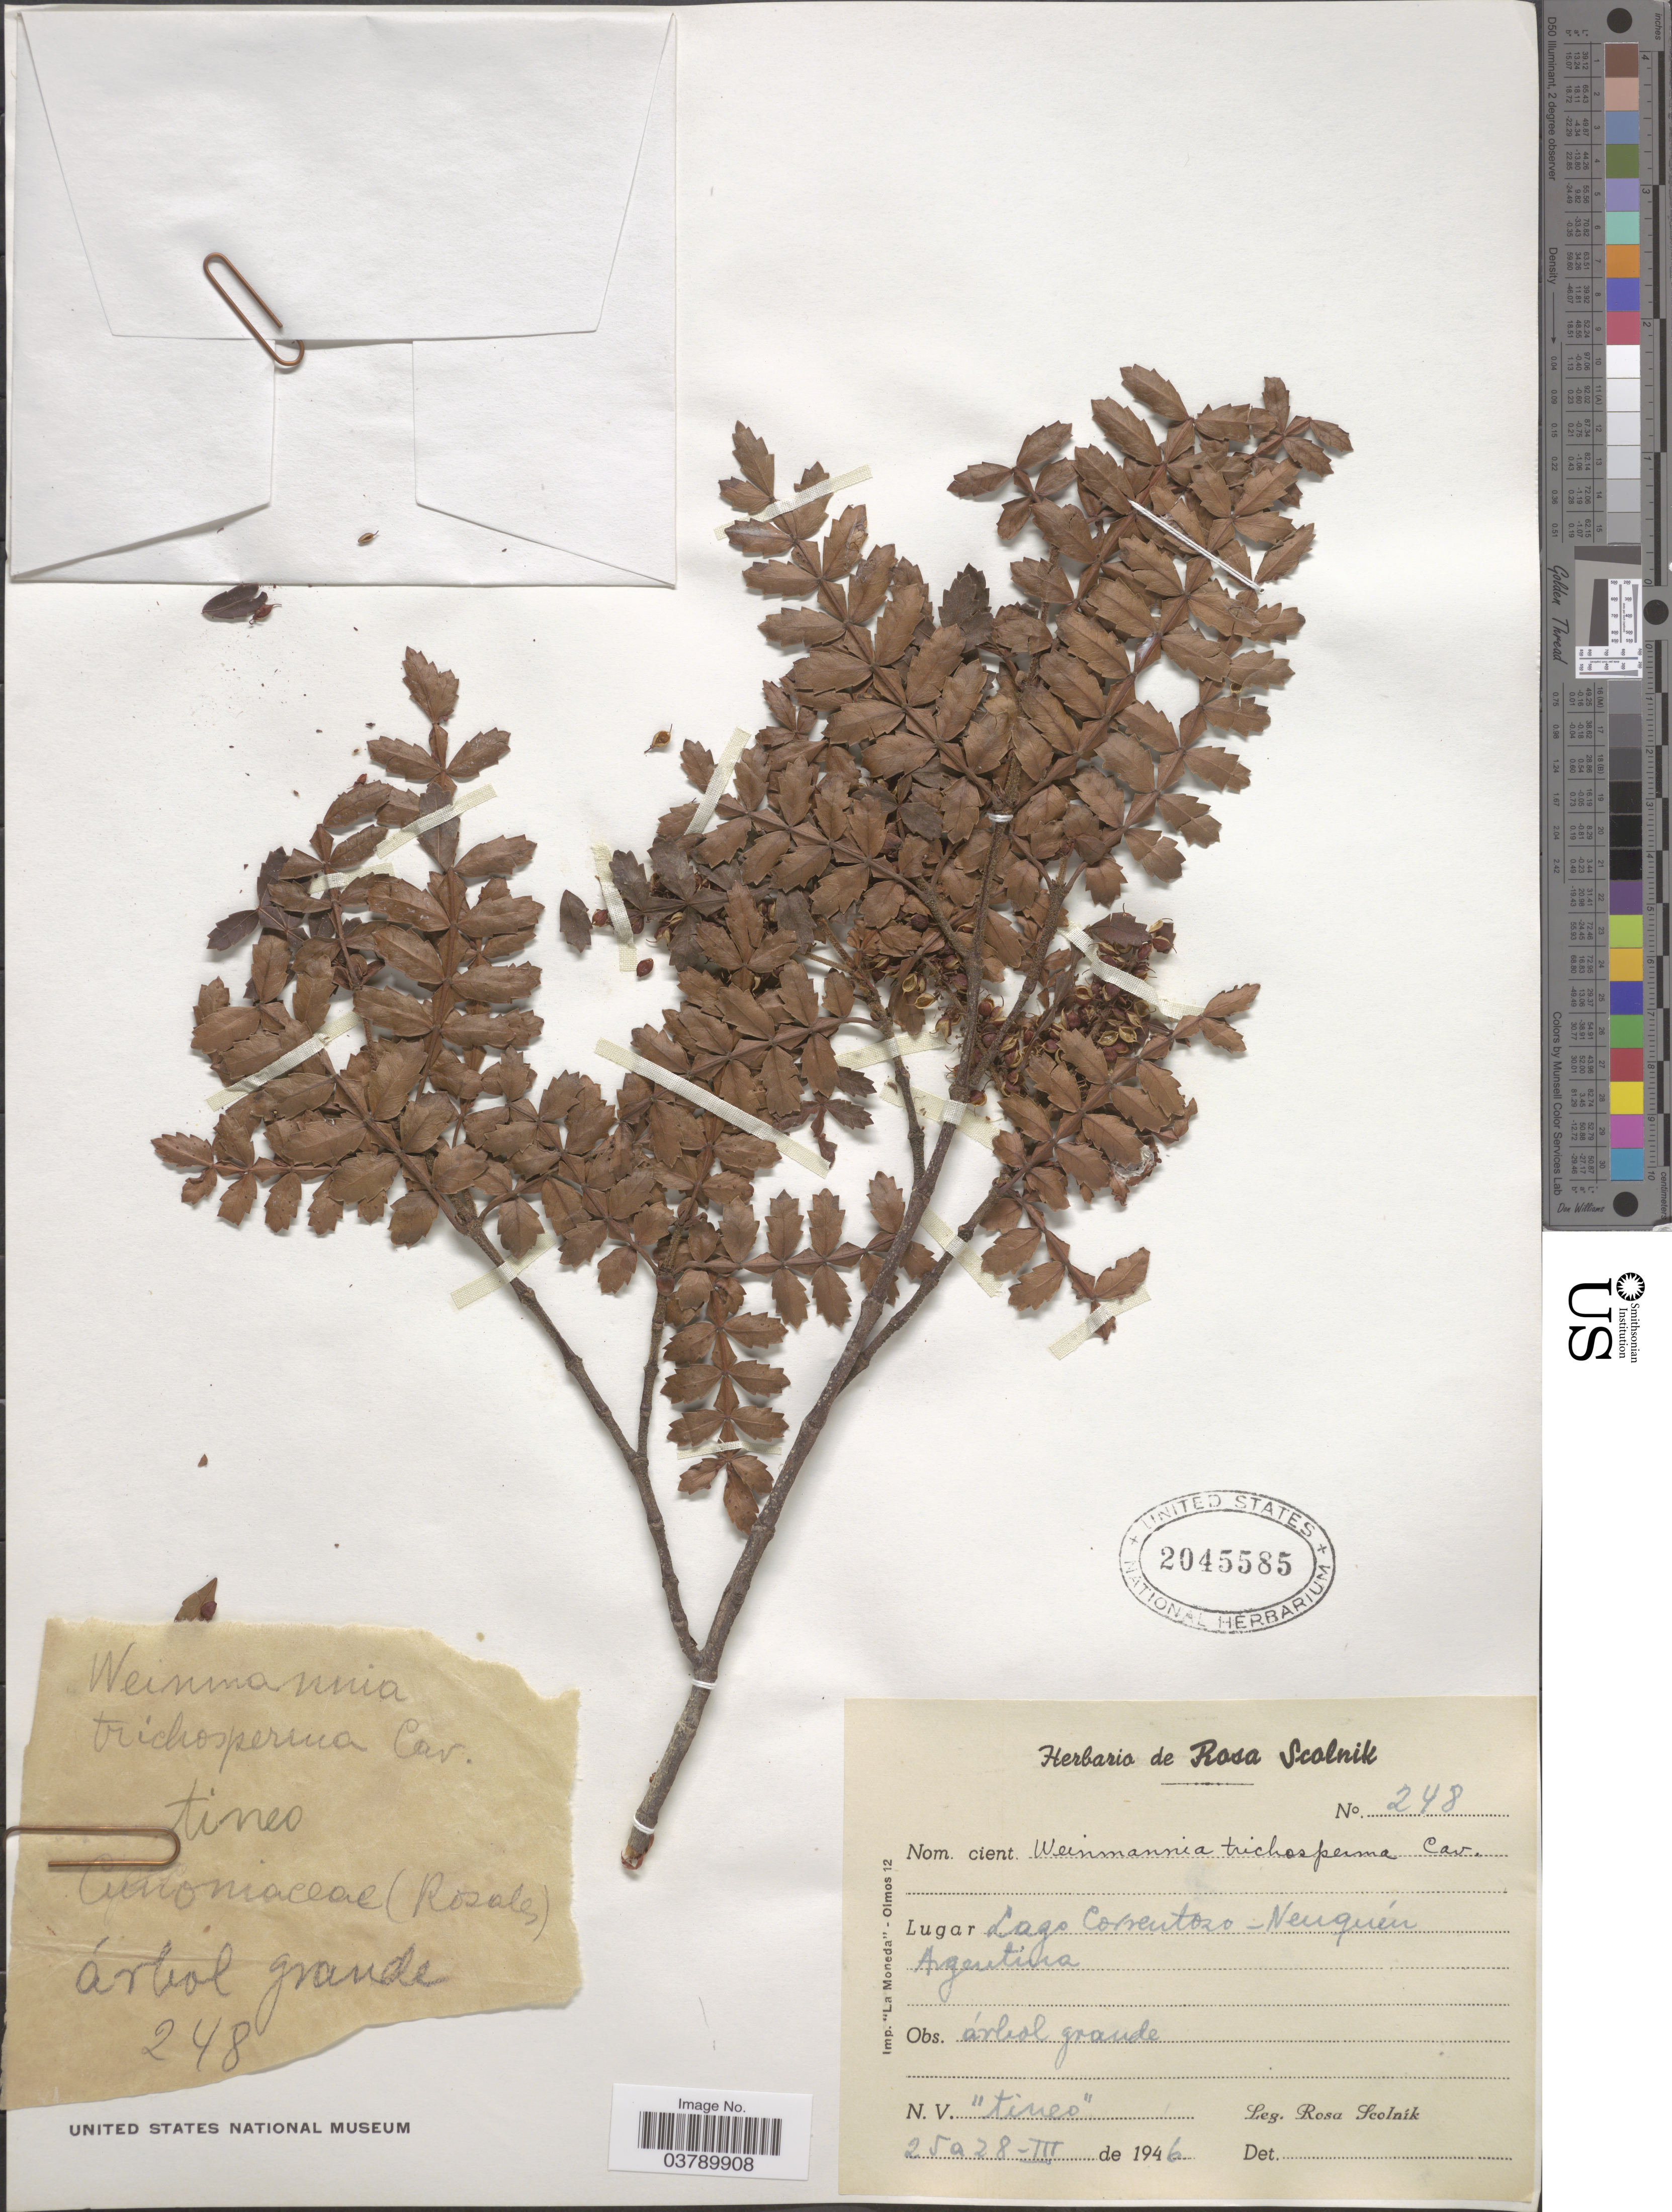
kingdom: Plantae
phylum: Tracheophyta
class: Magnoliopsida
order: Oxalidales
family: Cunoniaceae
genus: Weinmannia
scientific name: Weinmannia trichosperma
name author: Cav.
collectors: R. Scolnik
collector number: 248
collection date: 1946-03-25/1946-03-28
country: Argentina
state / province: Neuquen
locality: Lago Correntozo.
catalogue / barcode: US 2045585